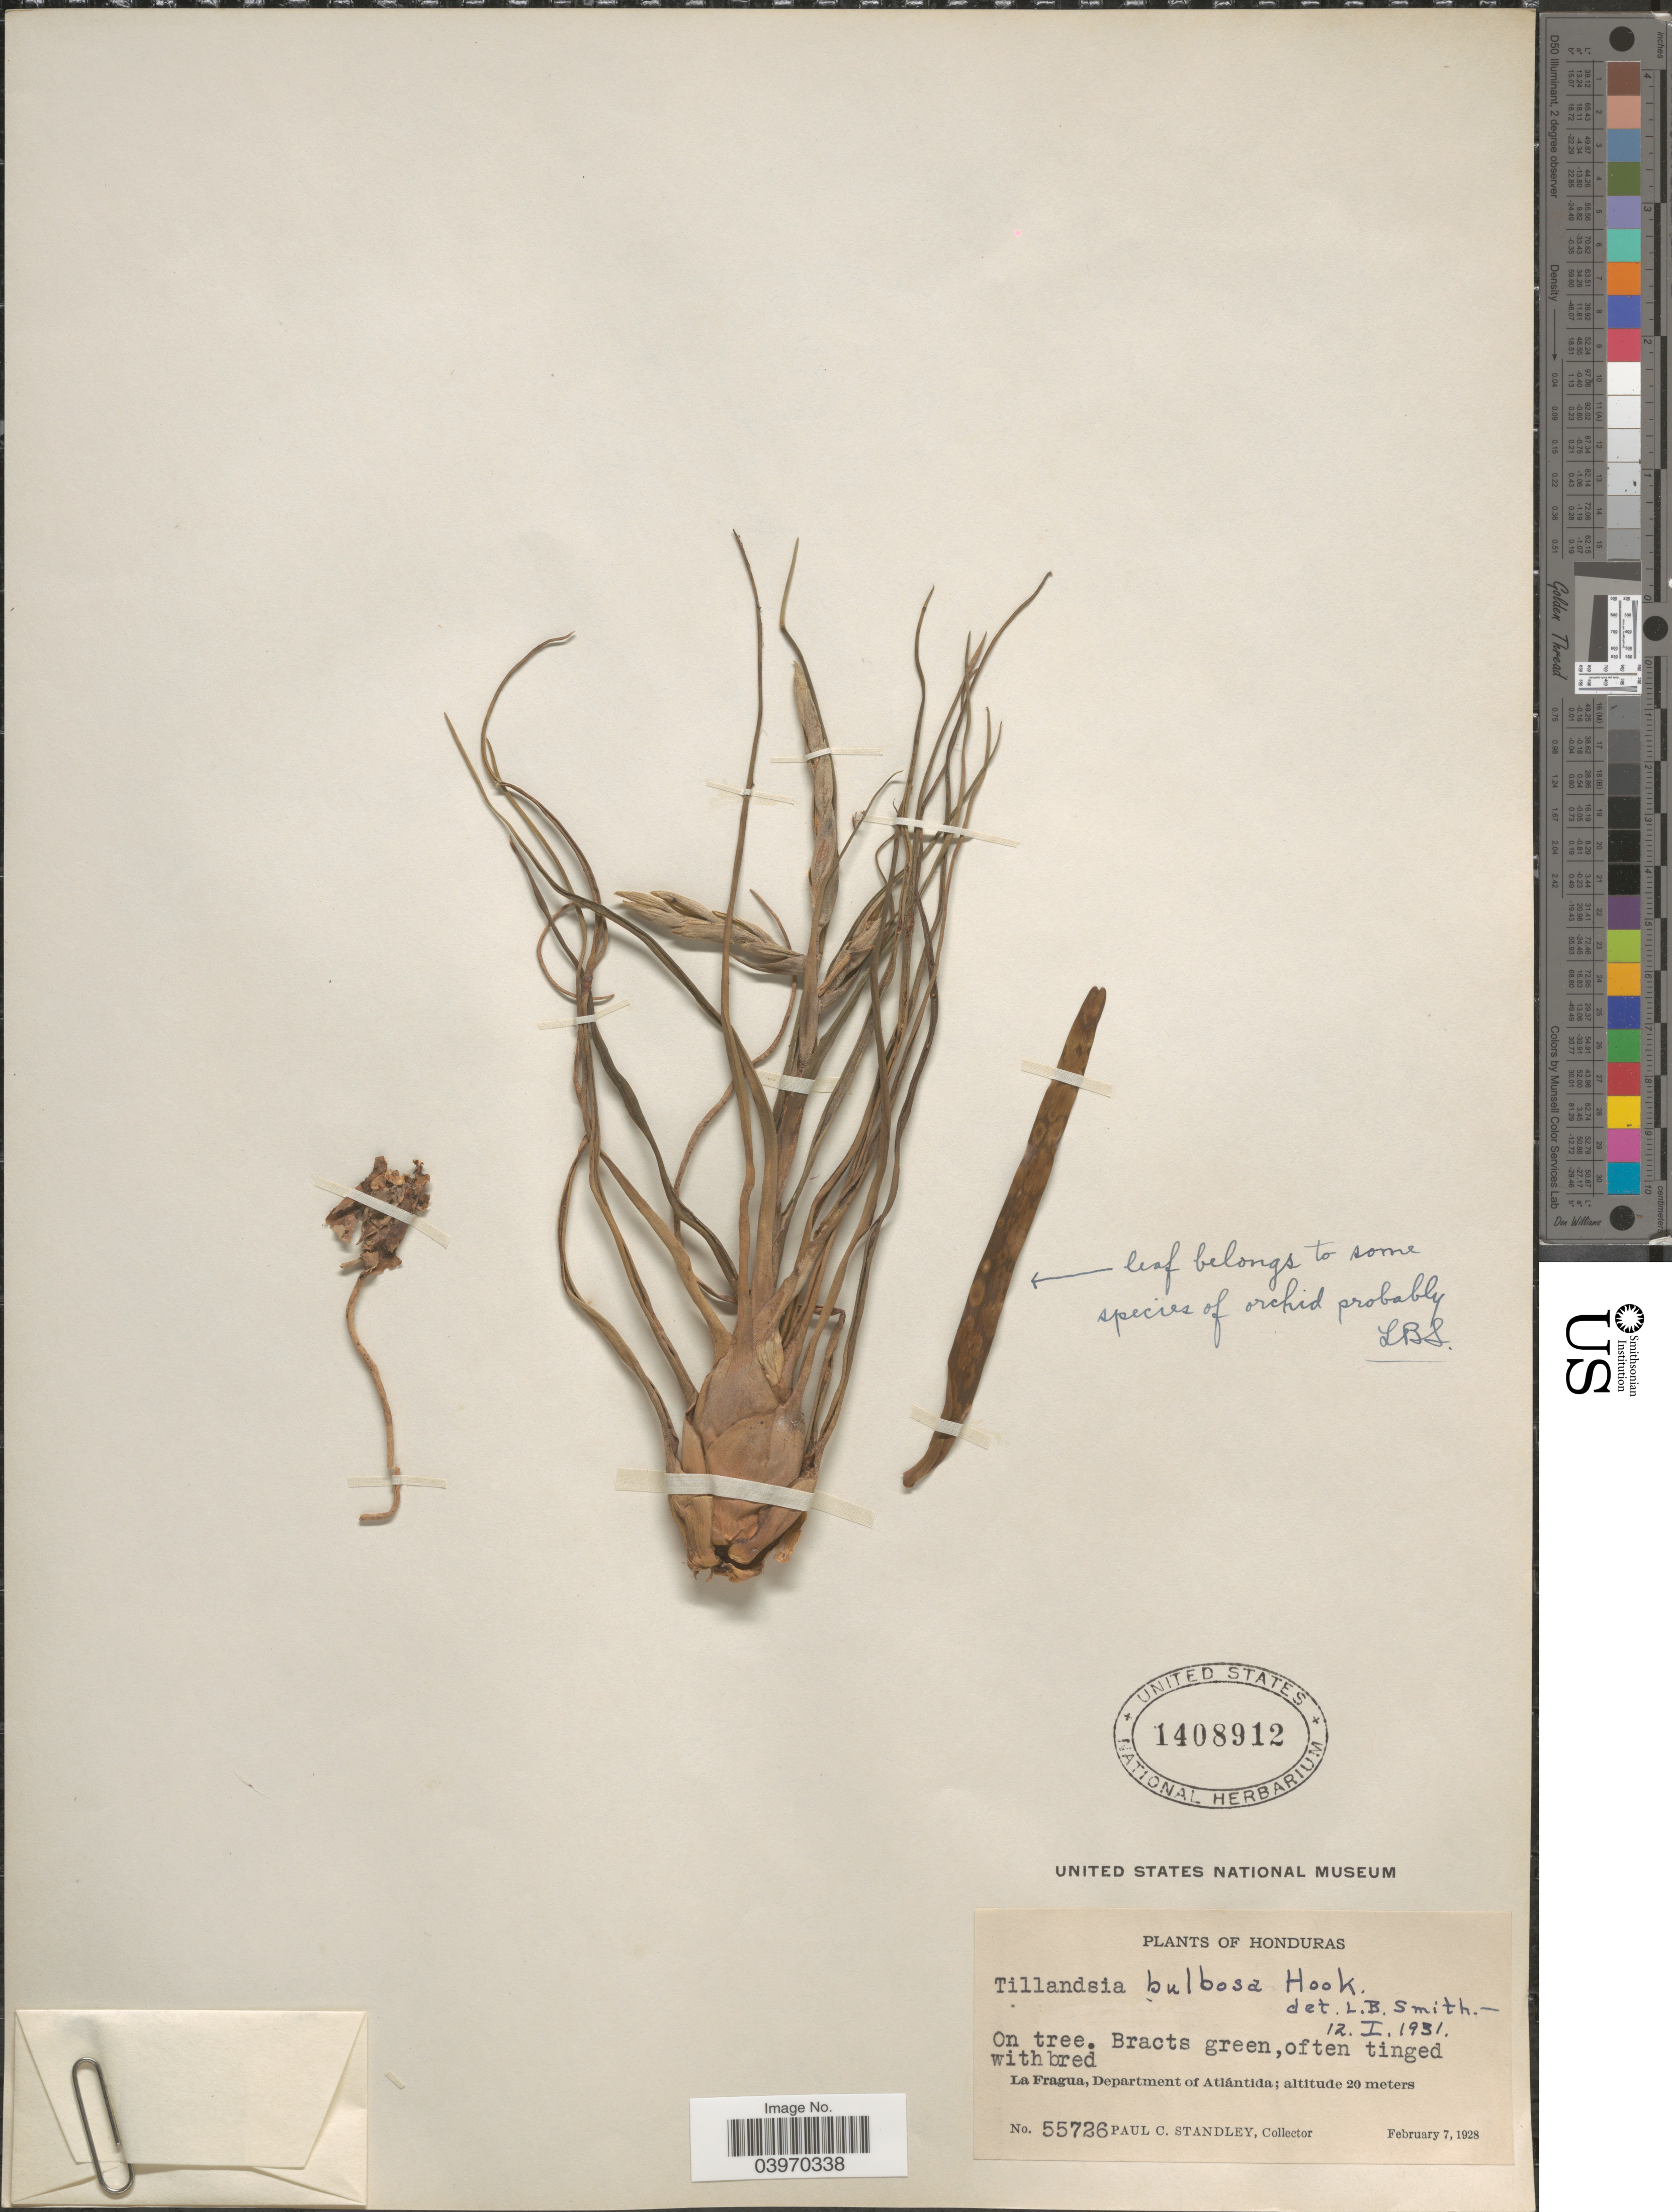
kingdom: Plantae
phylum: Tracheophyta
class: Liliopsida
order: Poales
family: Bromeliaceae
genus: Tillandsia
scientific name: Tillandsia bulbosa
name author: Hook.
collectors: P. C. Standley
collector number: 55726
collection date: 1928-02-07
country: Honduras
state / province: Atlantida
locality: La Fragua. Department of Atlántida.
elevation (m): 20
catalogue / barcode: US 1408912